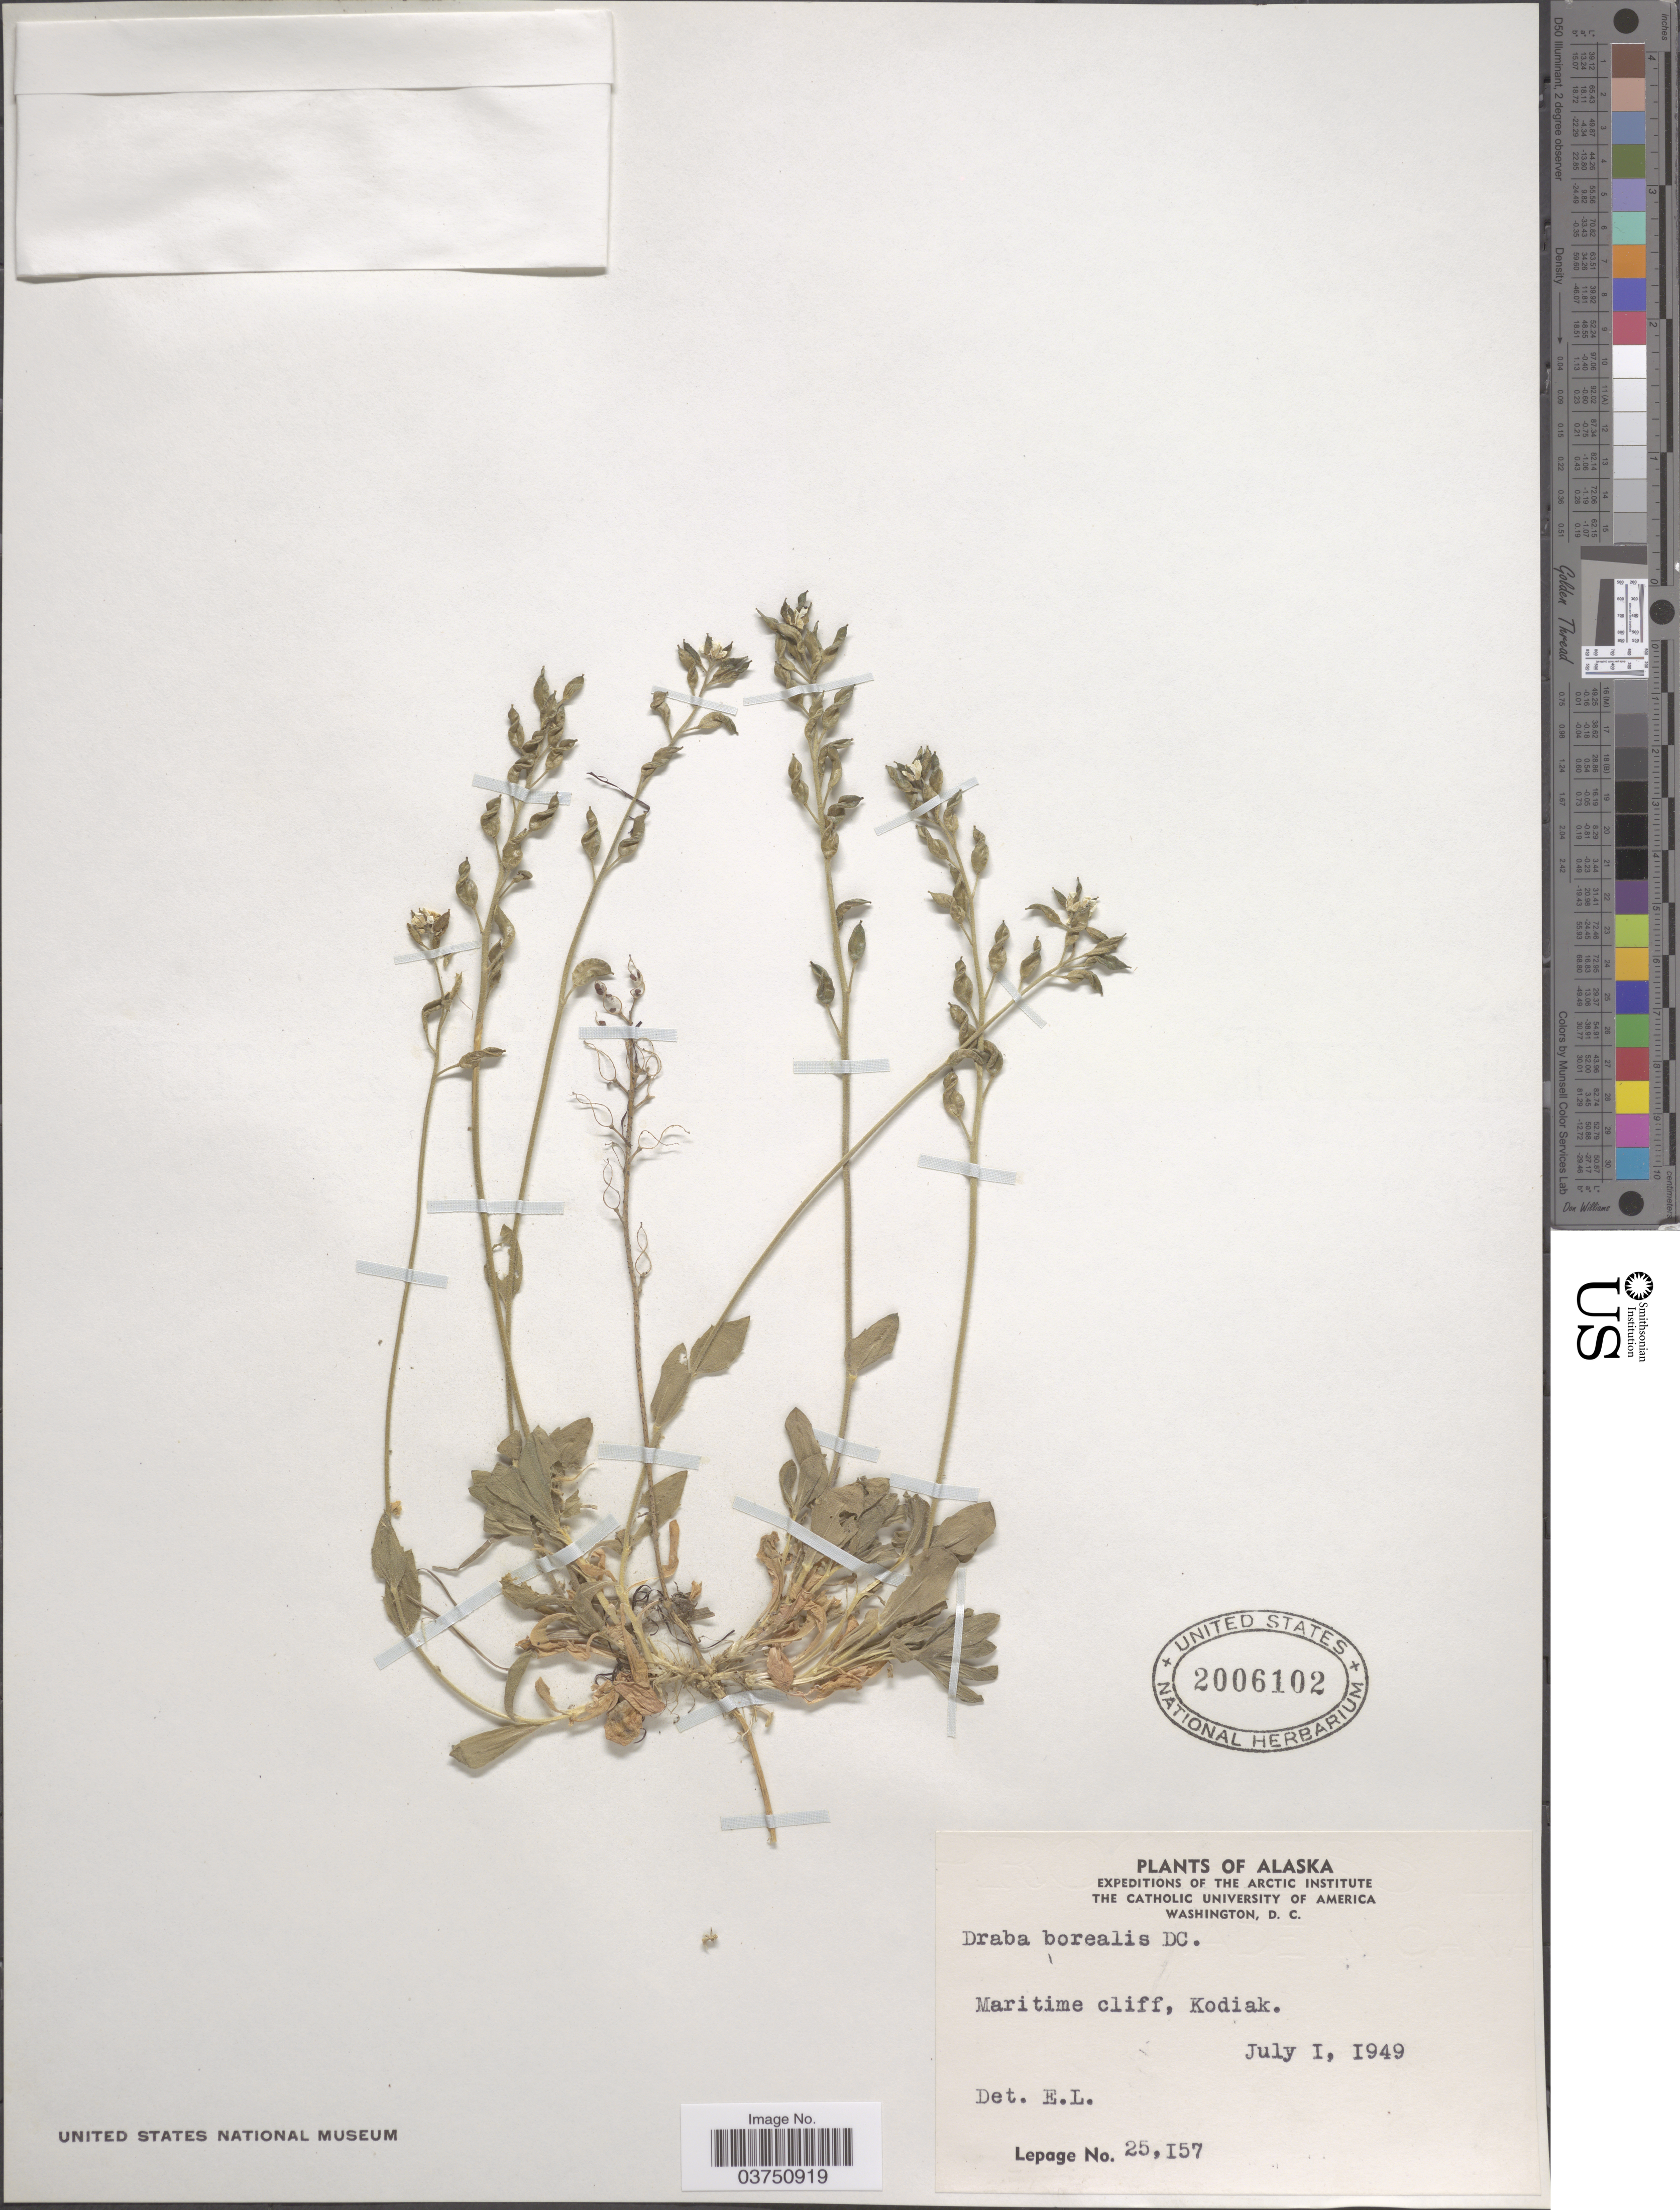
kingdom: Plantae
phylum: Tracheophyta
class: Magnoliopsida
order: Brassicales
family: Brassicaceae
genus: Draba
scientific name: Draba borealis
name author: DC.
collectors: -. LePage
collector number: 25157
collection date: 1949-07-01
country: United States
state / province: Alaska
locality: Maritime cliff, Kodiak.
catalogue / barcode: US 2006102